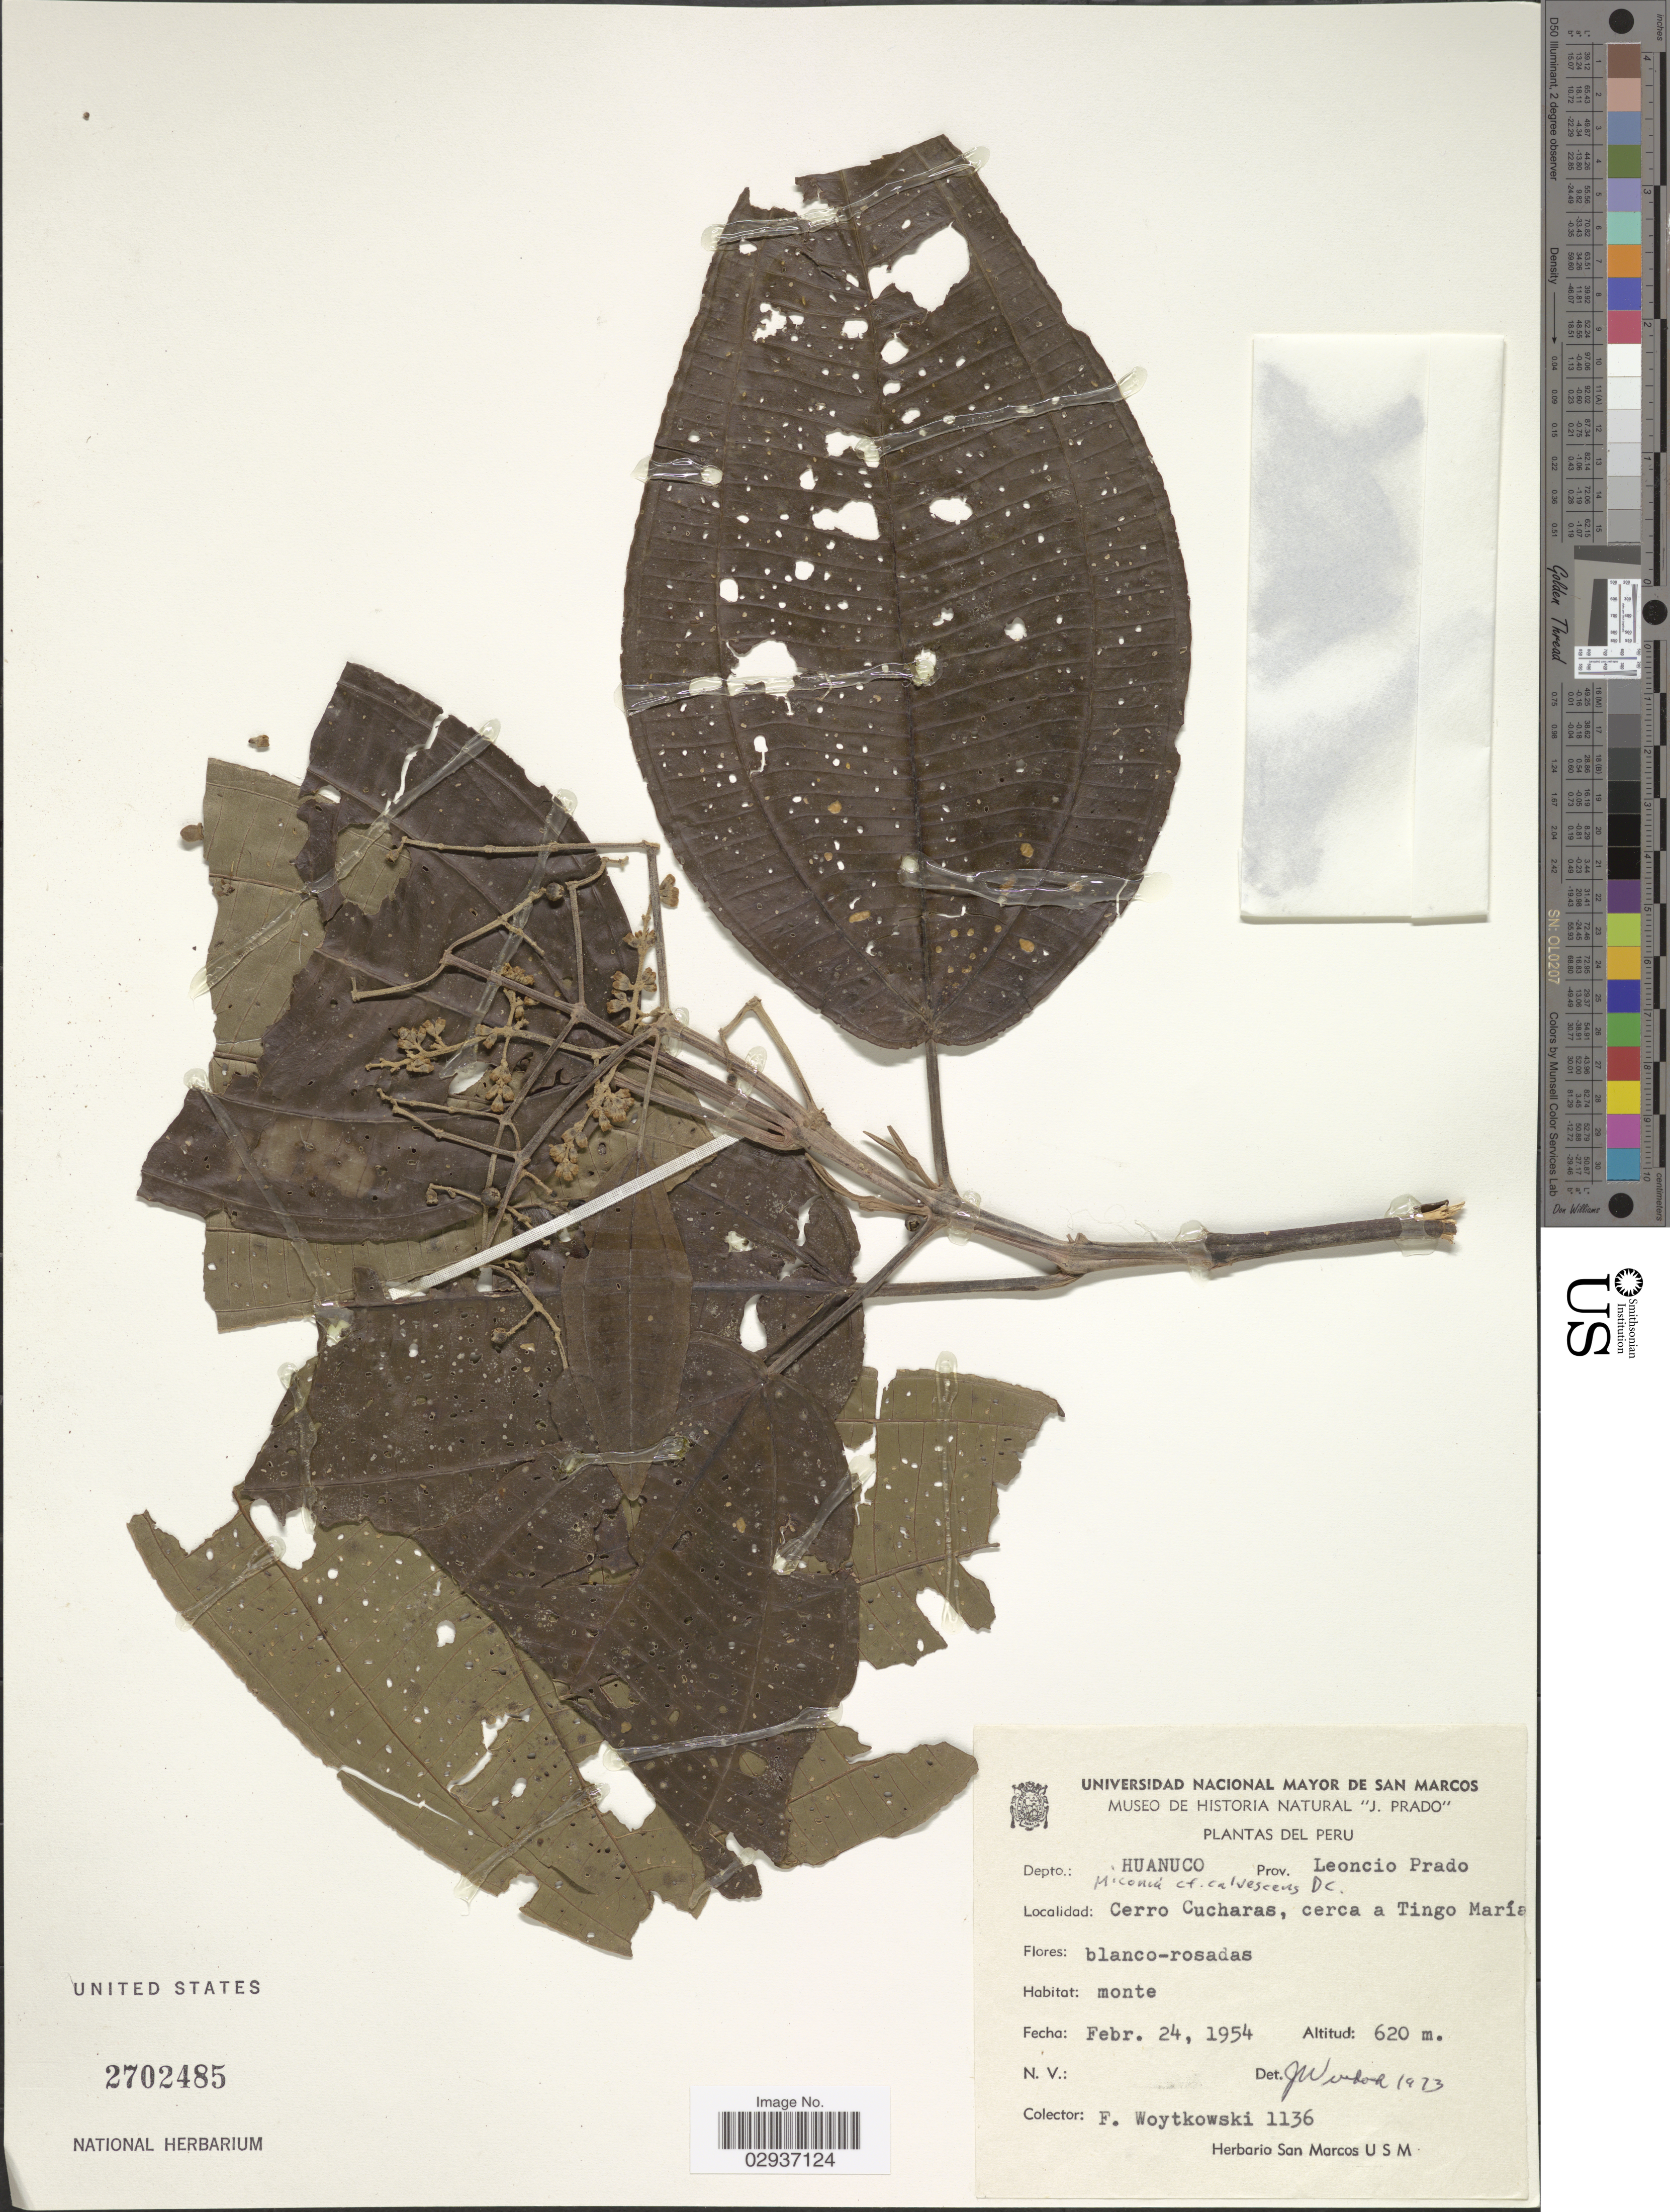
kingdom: Plantae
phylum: Tracheophyta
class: Magnoliopsida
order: Myrtales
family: Melastomataceae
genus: Miconia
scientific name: Miconia calvescens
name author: DC.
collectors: F. Woytkowski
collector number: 1136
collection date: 1954-02-24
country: Peru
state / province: Huánuco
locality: Depto.: Huanuco. Prov. Leoncio Prado. Cerro Cucharas, cerca a Tingo María.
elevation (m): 620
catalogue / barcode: US 2702485